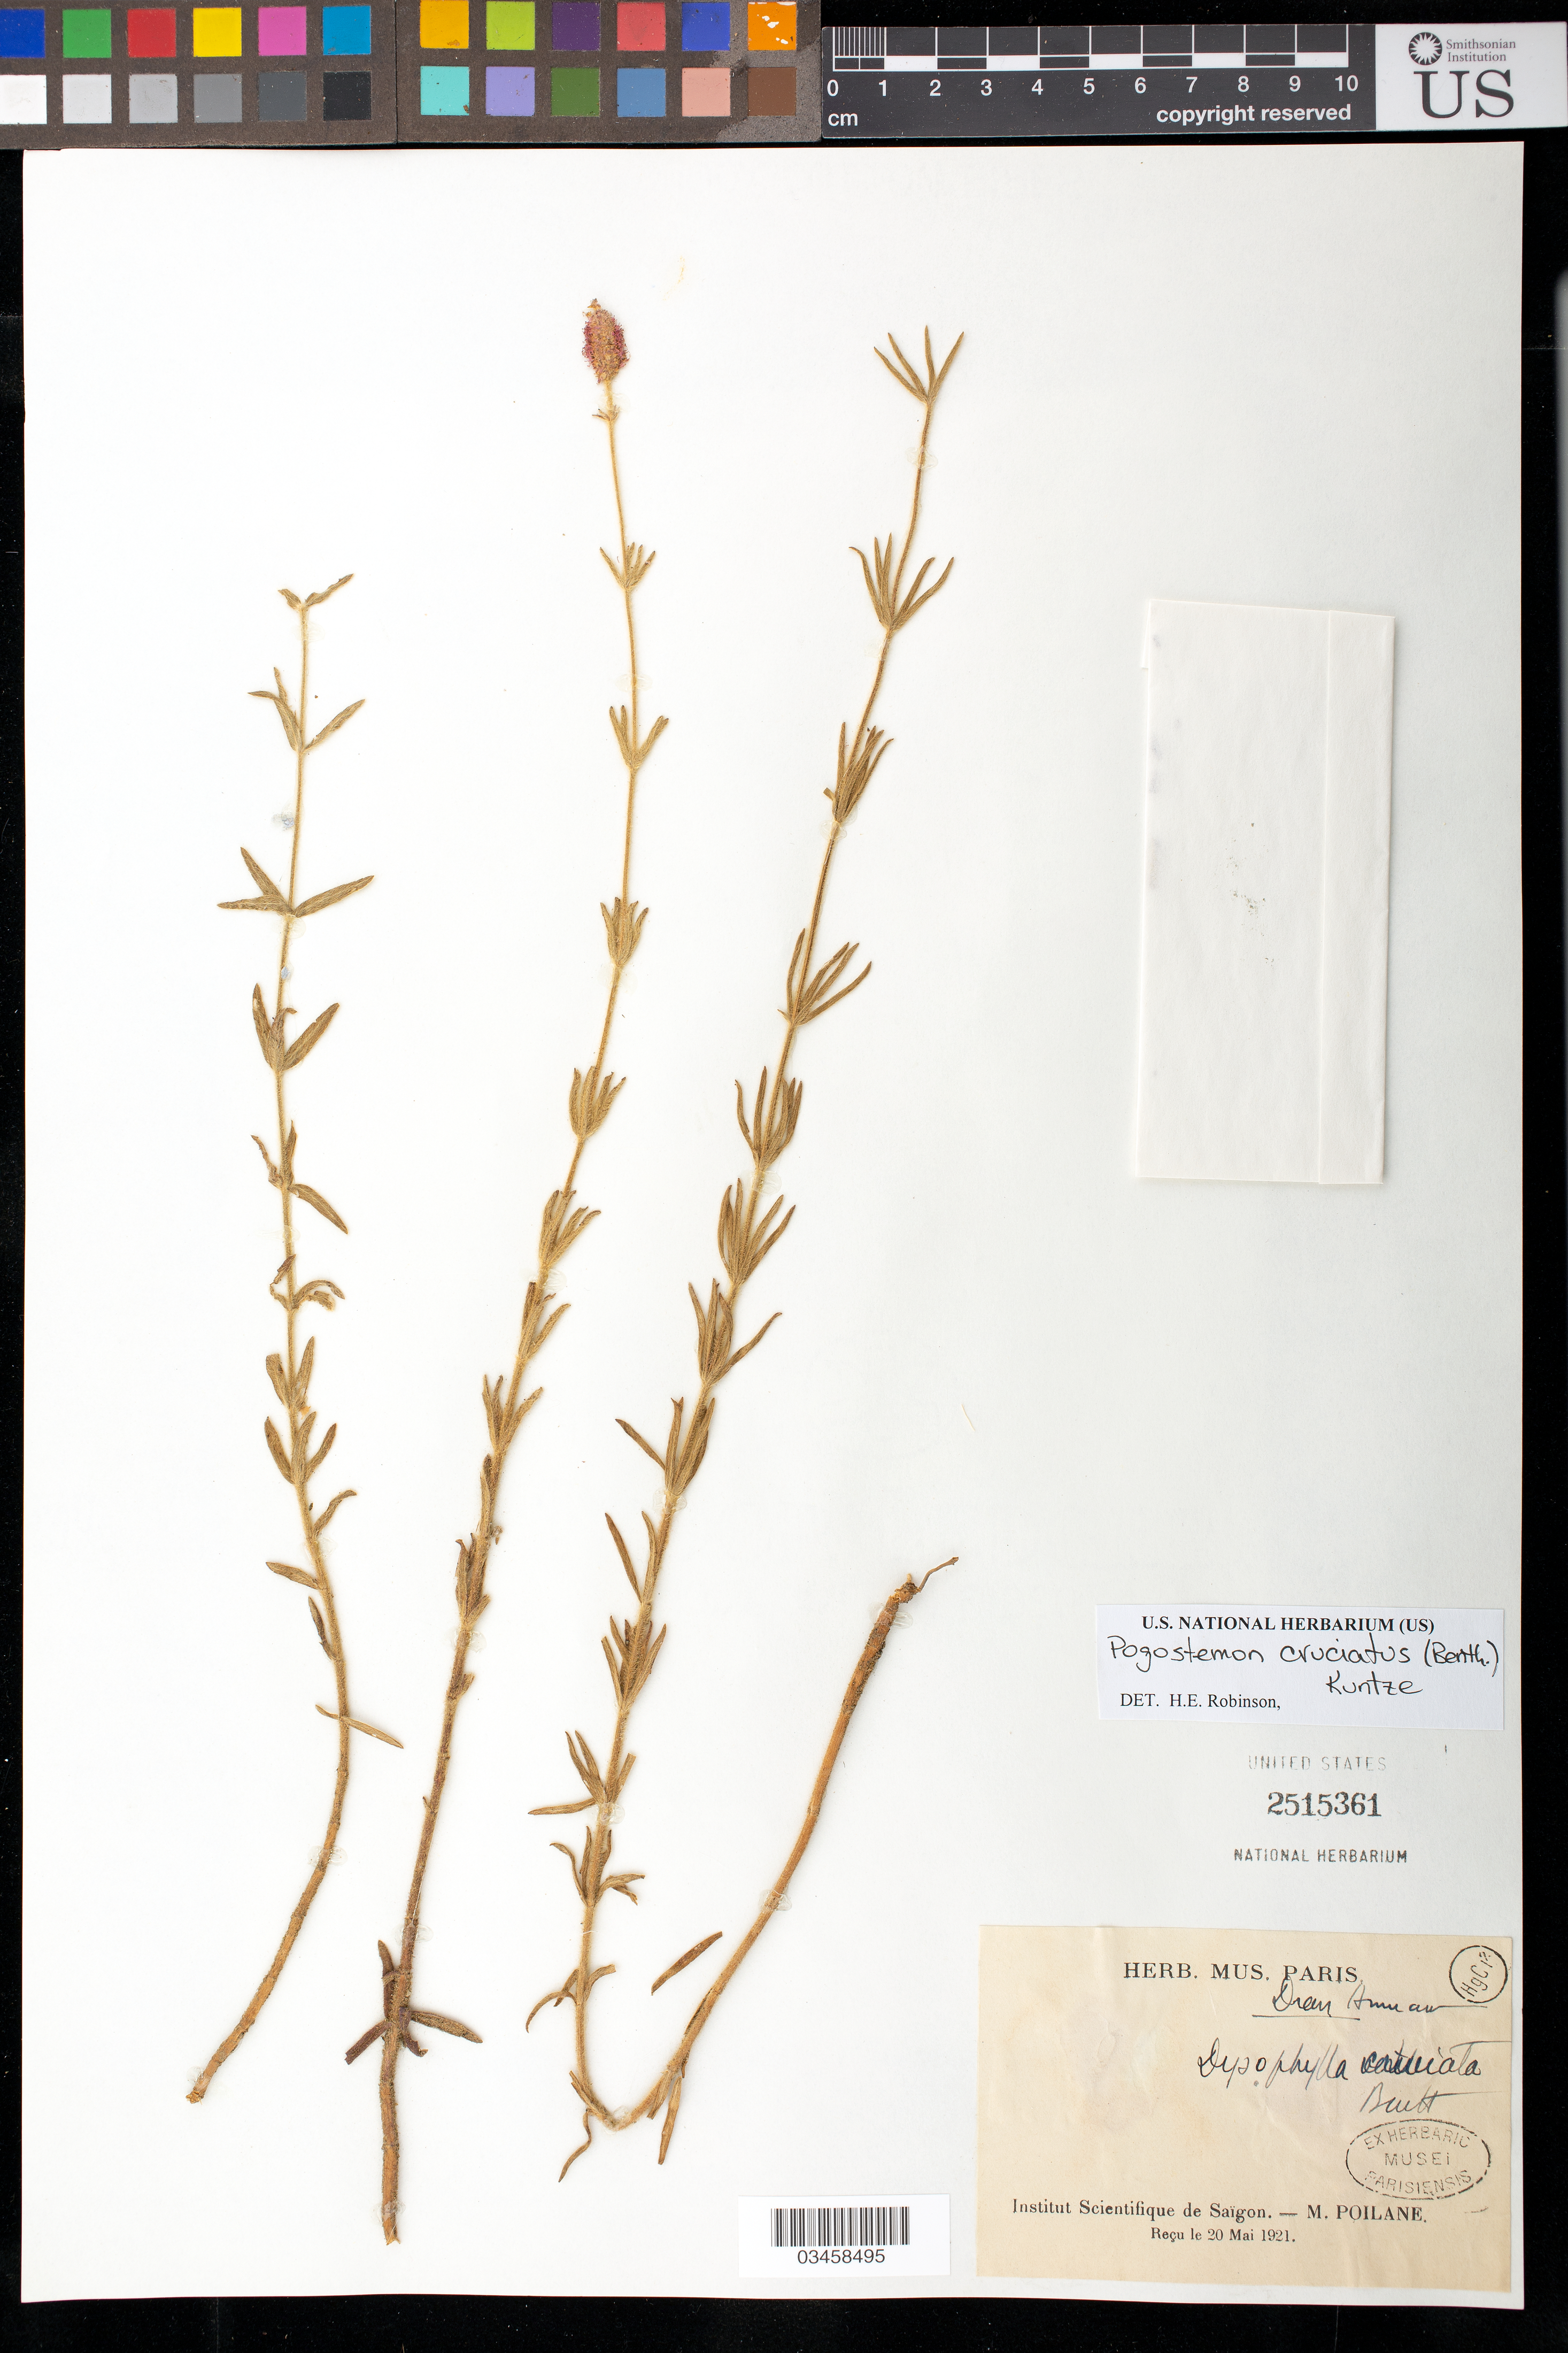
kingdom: Plantae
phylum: Tracheophyta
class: Magnoliopsida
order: Lamiales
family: Lamiaceae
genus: Pogostemon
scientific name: Pogostemon cruciatus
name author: (Benth.) Kuntze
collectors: M. Poilane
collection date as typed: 20 May 1921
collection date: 1921-05-20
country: Cambodia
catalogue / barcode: US 2515361